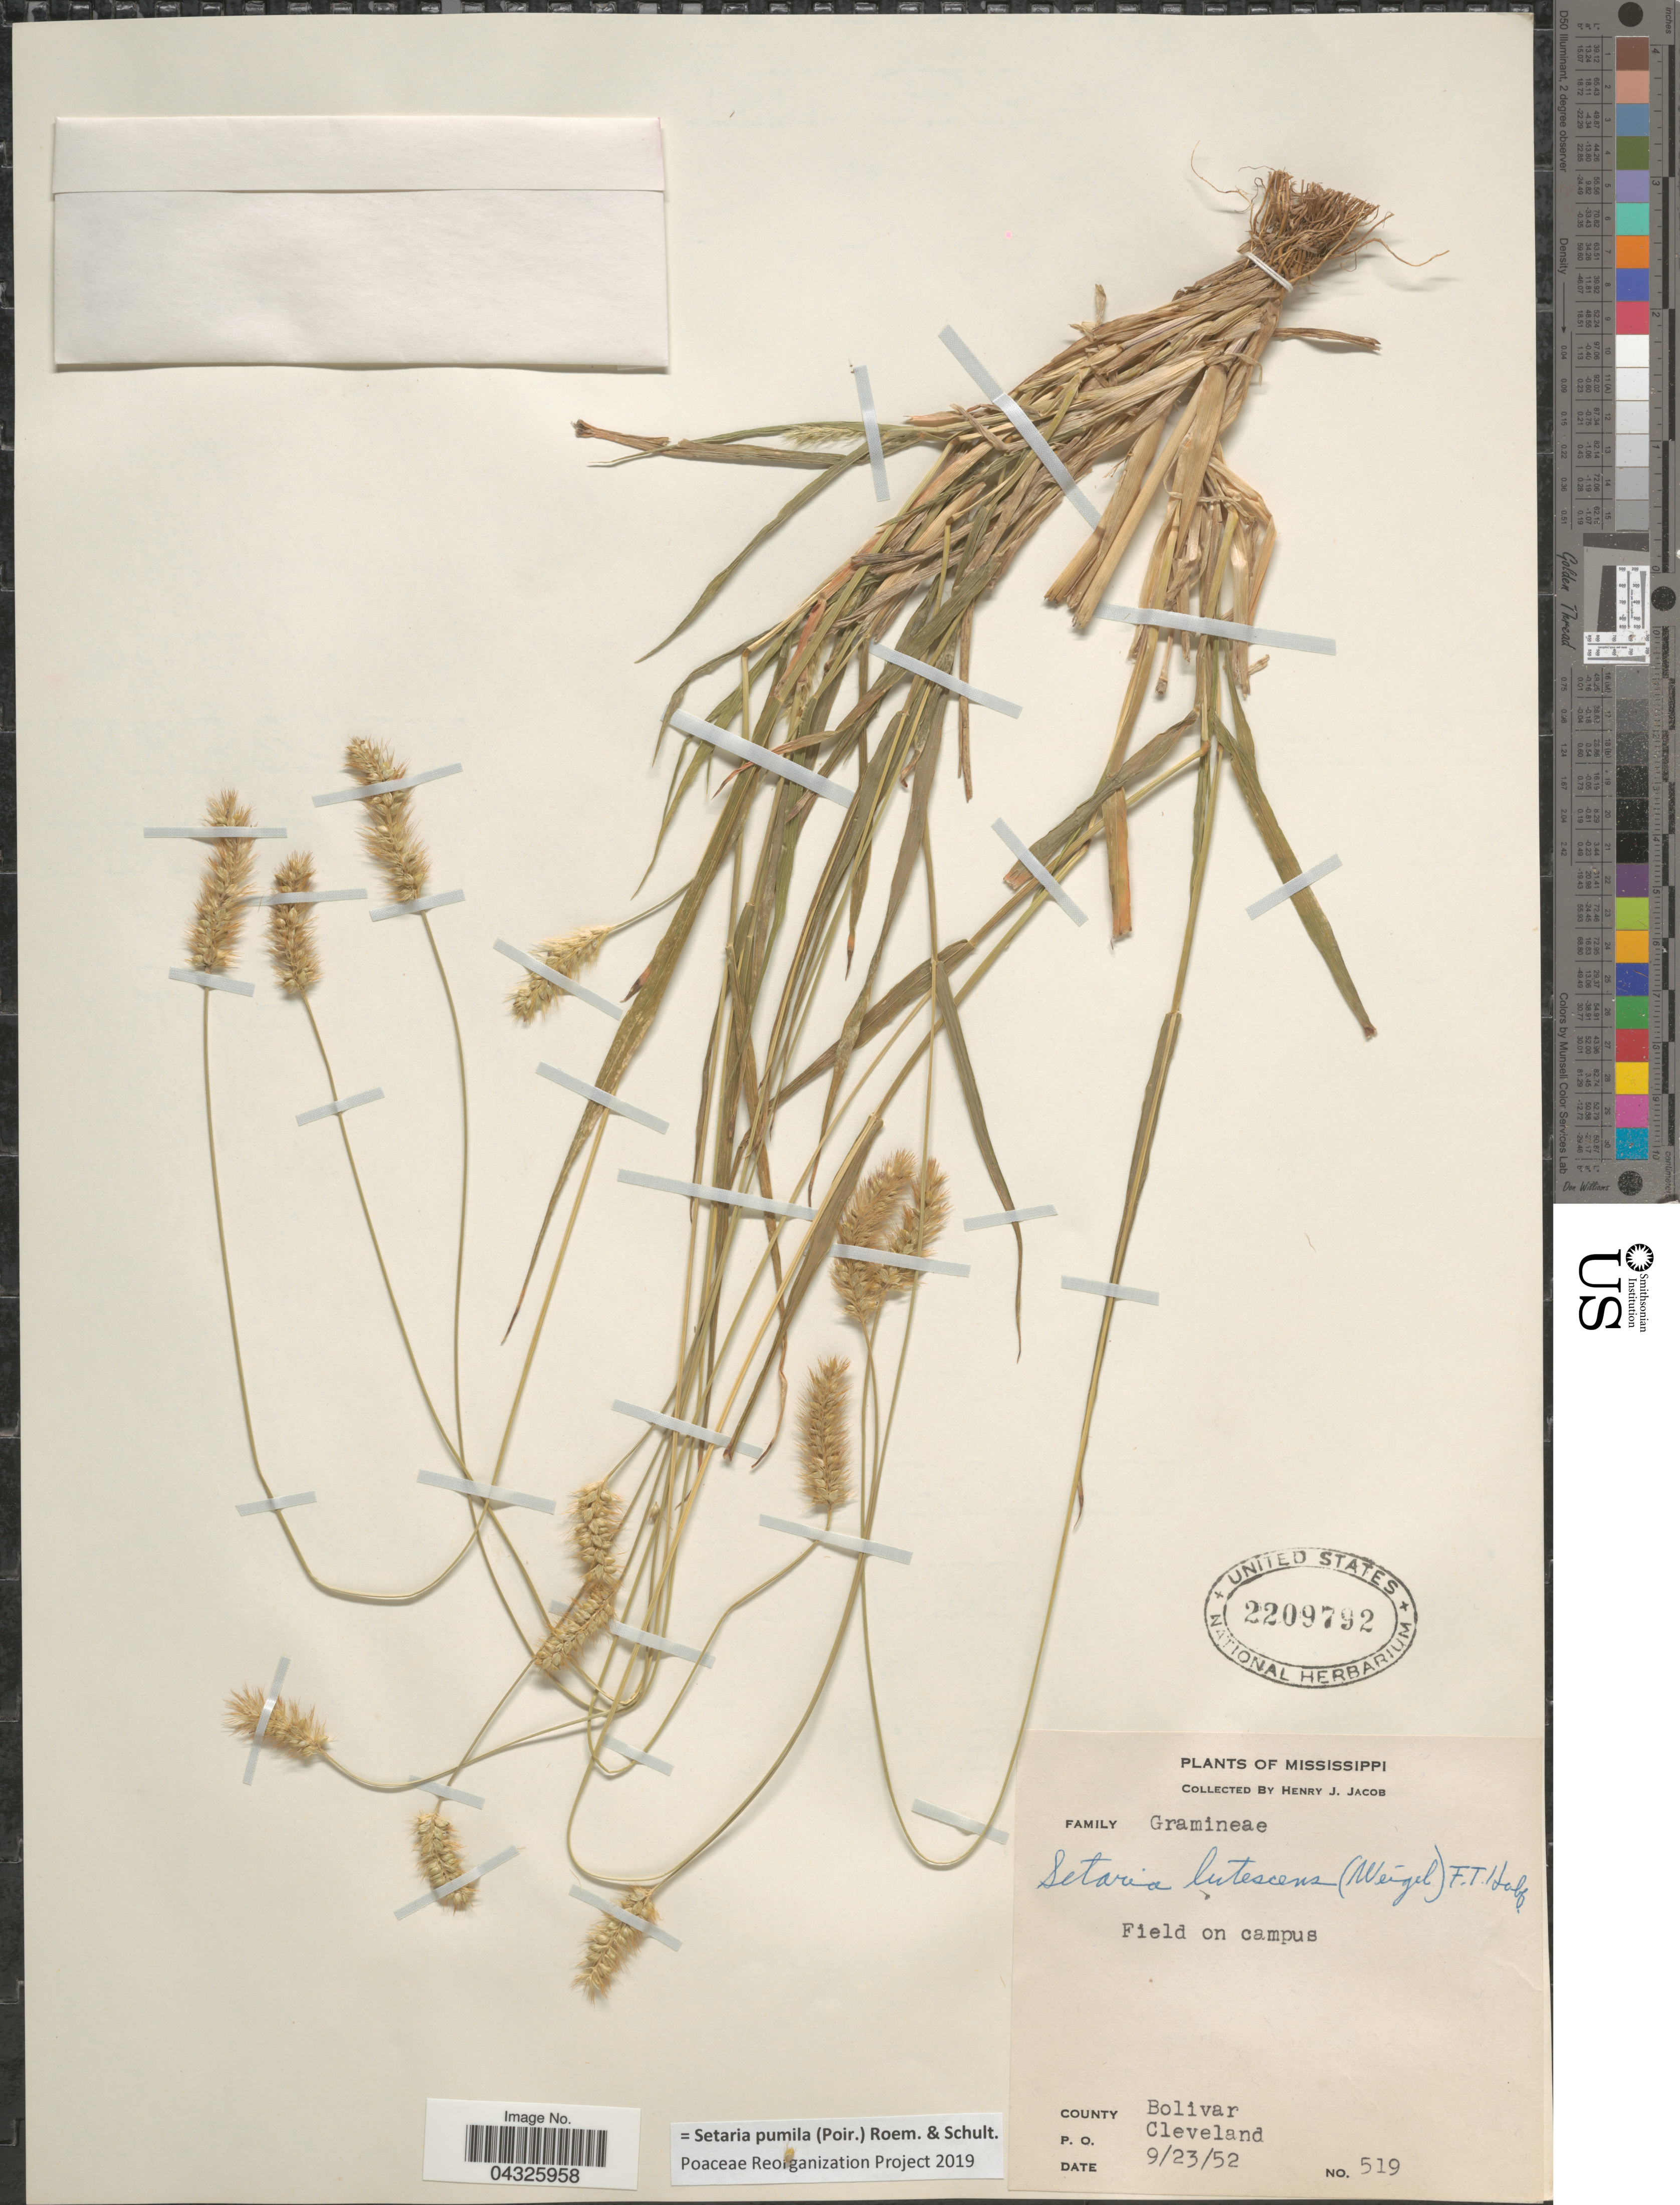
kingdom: Plantae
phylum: Tracheophyta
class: Liliopsida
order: Poales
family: Poaceae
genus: Setaria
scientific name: Setaria pumila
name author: (Poir.) Roem. & Schult.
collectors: H. Jacob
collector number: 519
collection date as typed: Transcribed d/m/y: 23/9/52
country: United States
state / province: Mississippi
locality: County Bolivar. P.O. Cleveland.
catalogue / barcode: US 2209792